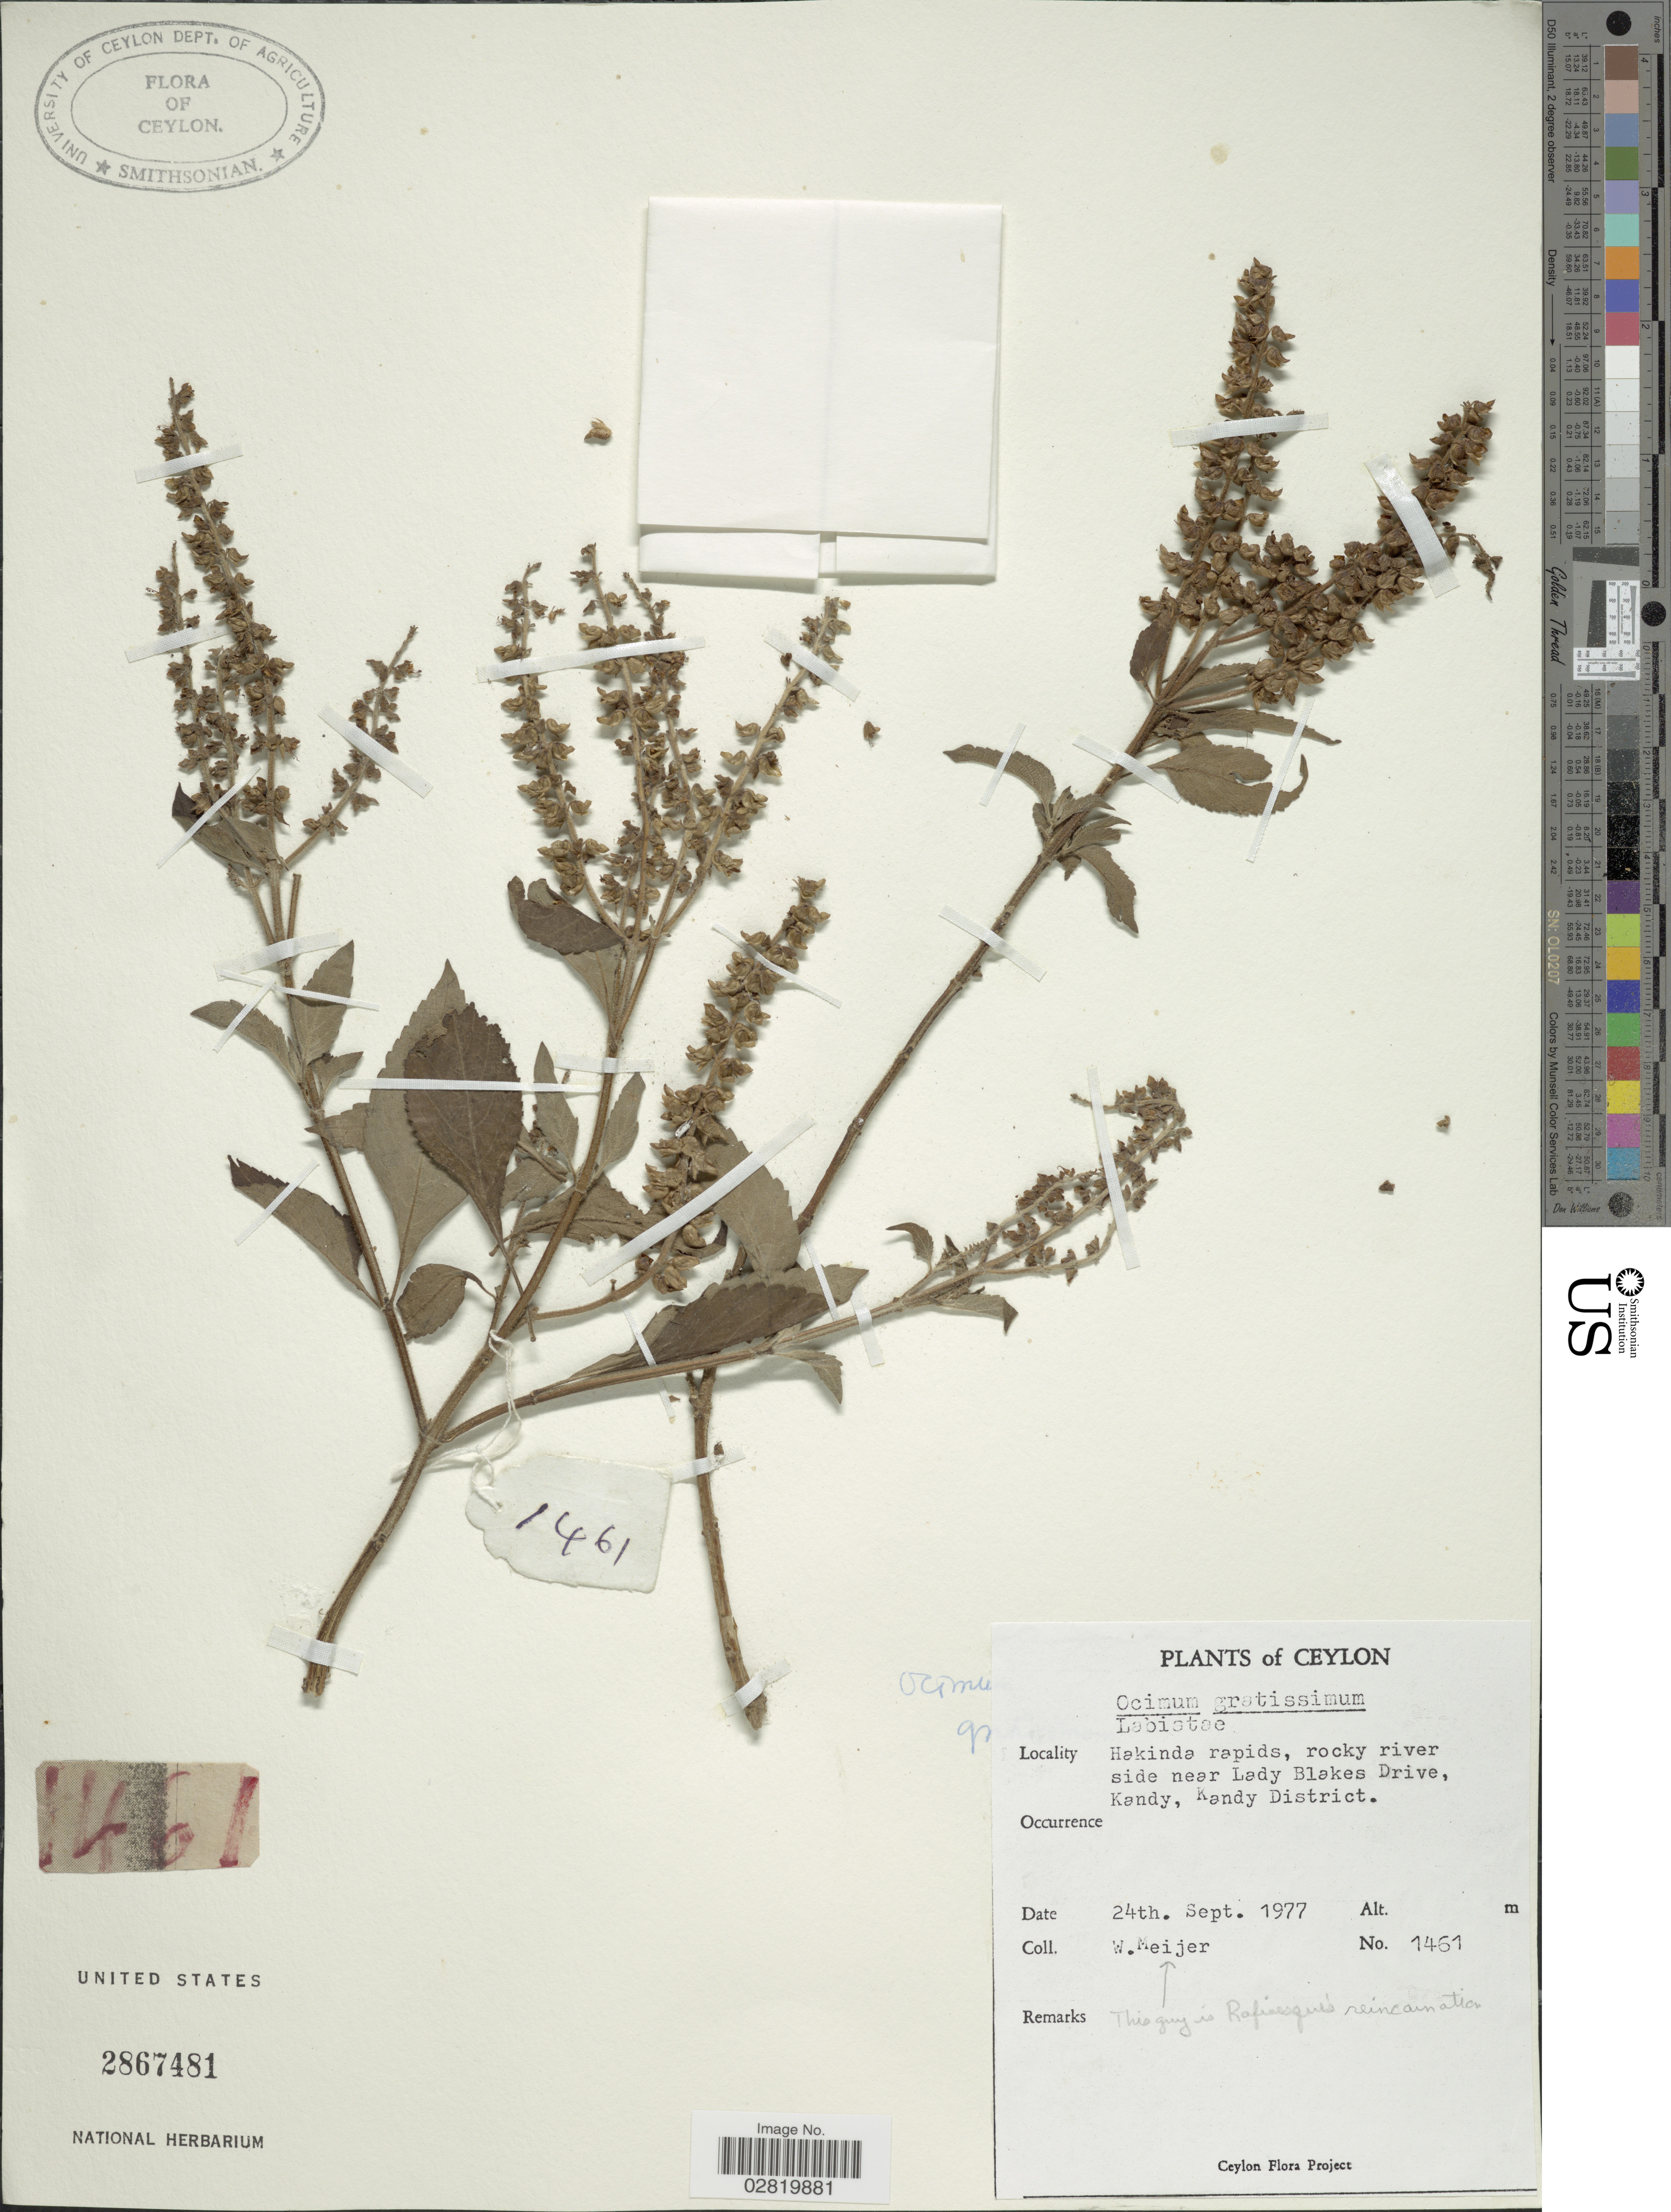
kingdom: Plantae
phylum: Tracheophyta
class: Magnoliopsida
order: Lamiales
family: Lamiaceae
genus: Ocimum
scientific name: Ocimum gratissimum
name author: L.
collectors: W. Meijer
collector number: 1461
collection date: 1977-09-24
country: Sri Lanka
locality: Ceylon, Hakinda rapids, rocky river side near Lady Blakes Drive, Kandy, Kandy District.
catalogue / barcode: US 2867481